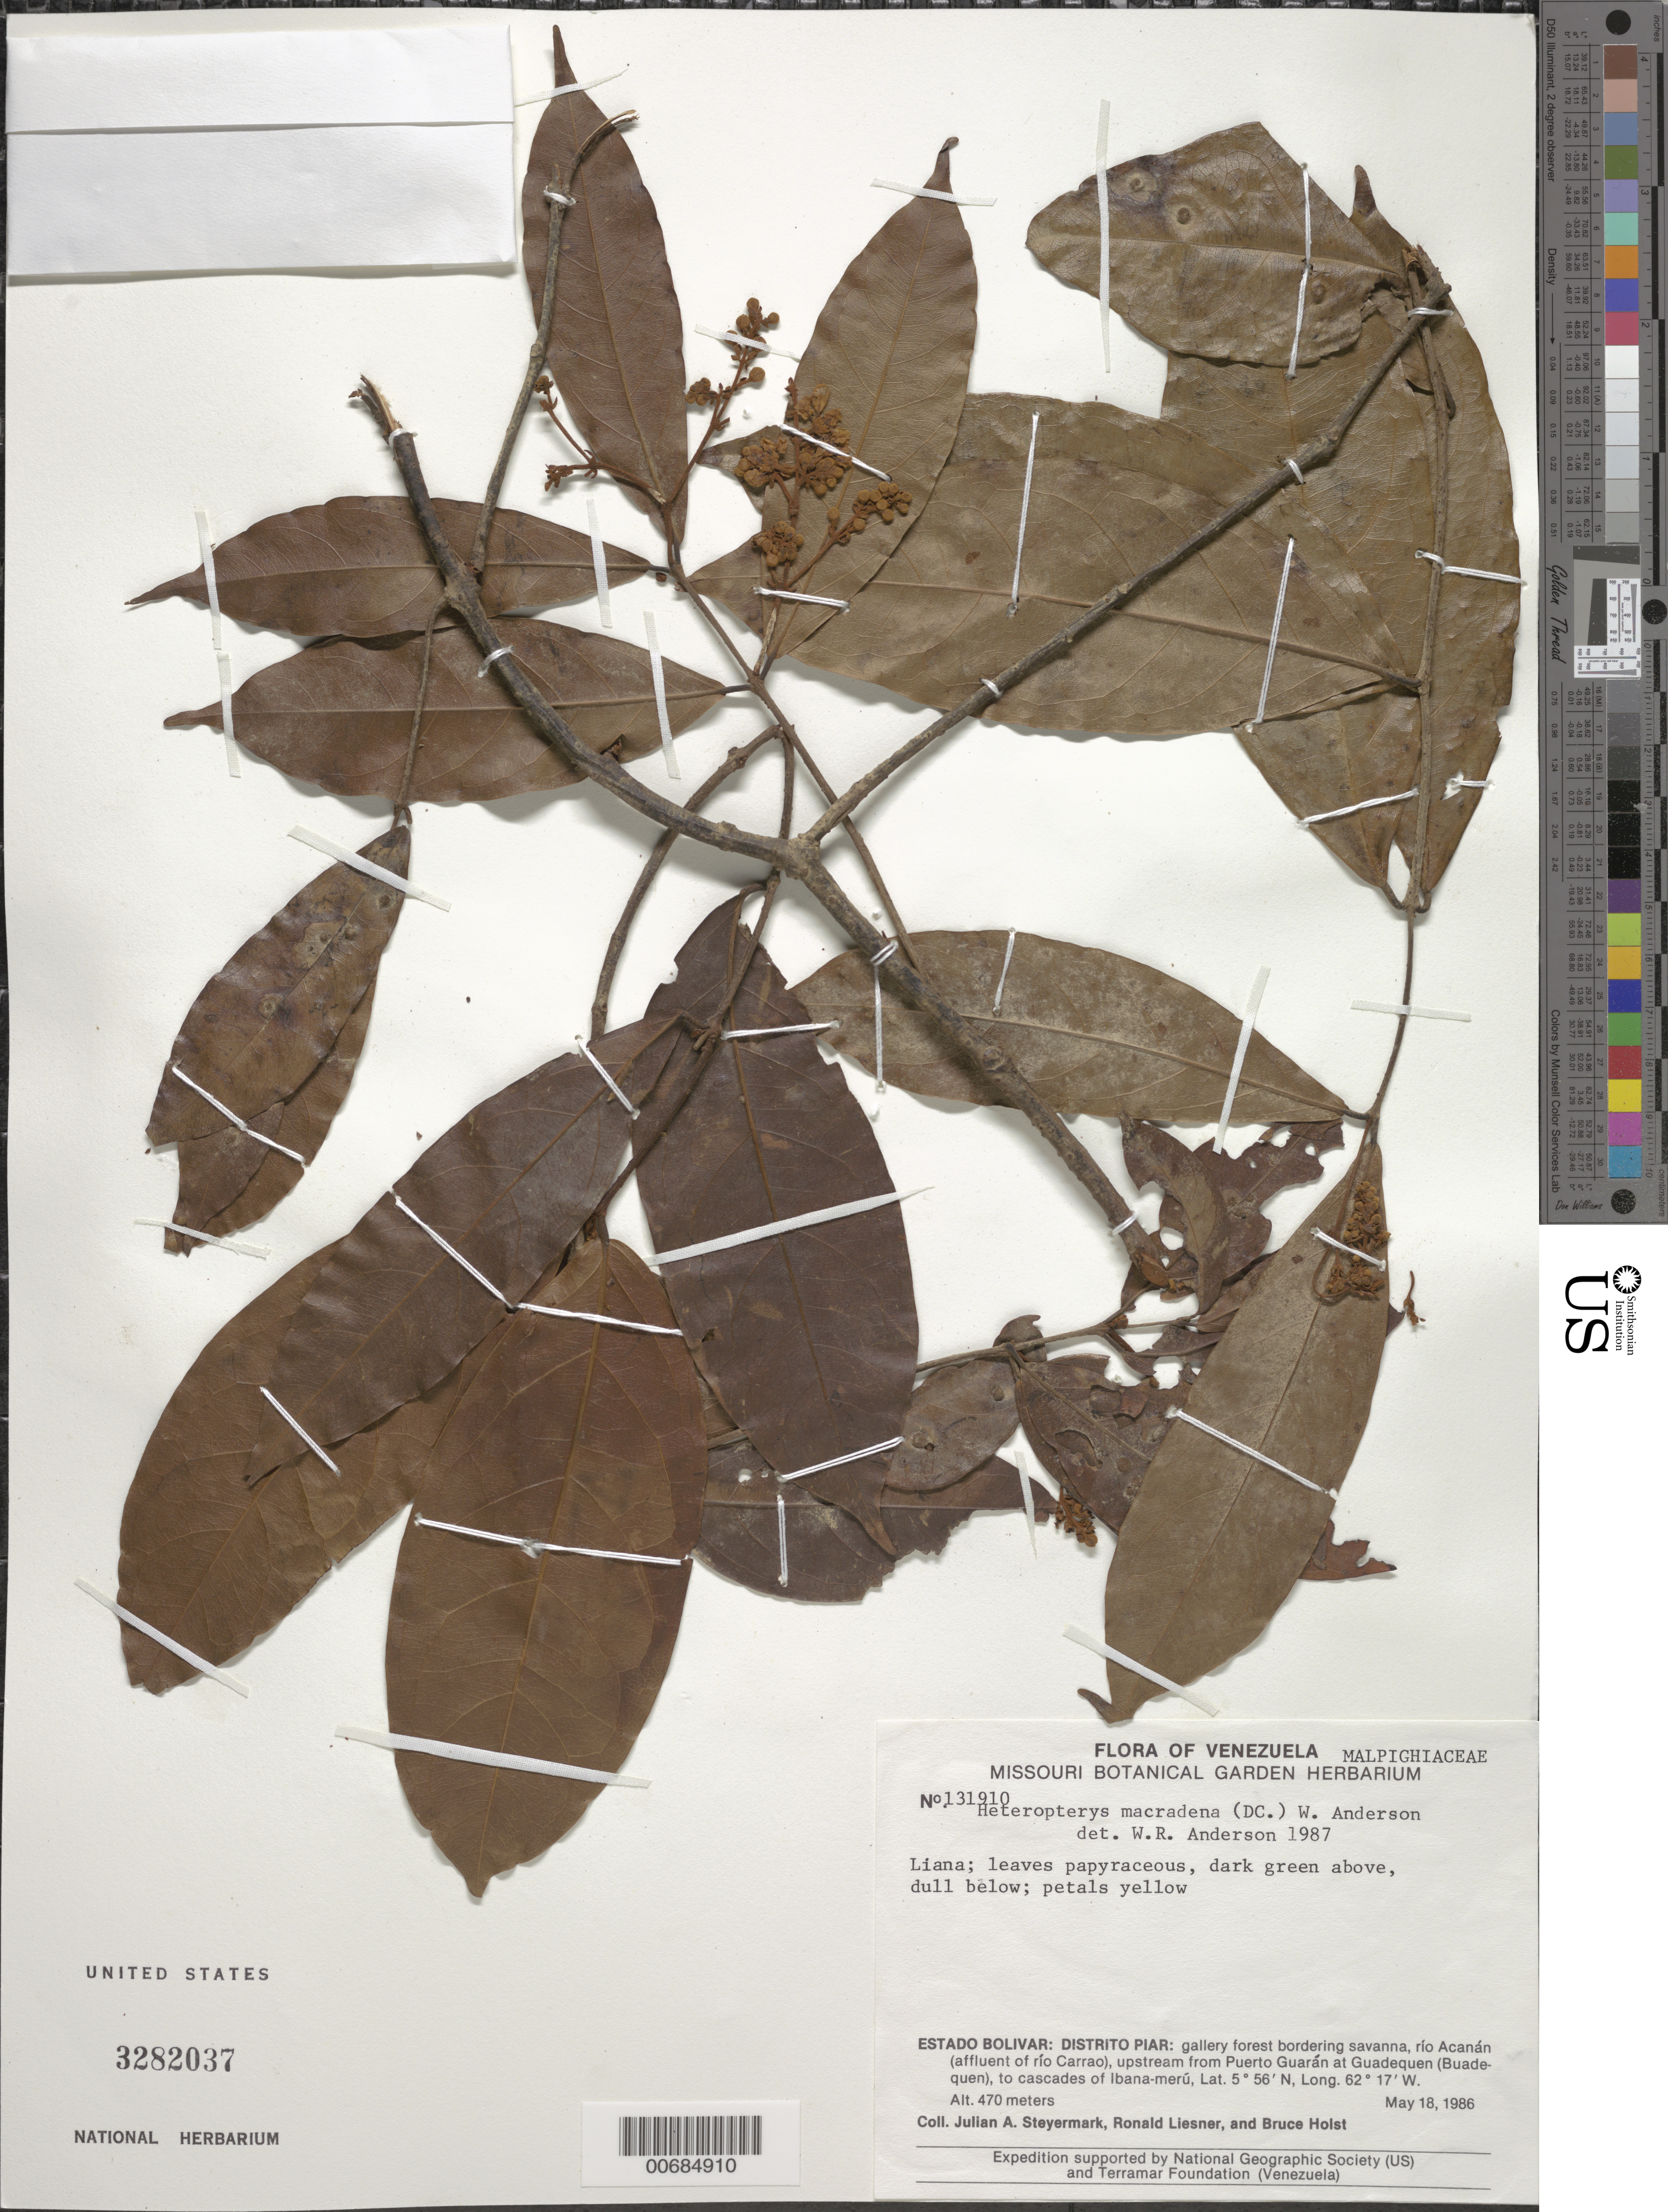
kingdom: Plantae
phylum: Tracheophyta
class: Magnoliopsida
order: Malpighiales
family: Malpighiaceae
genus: Heteropterys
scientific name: Heteropterys macradena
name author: (DC.) W.R. Anderson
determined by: Anderson, W. R., (MICH), University of Michigan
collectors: J. Steyermark, R. L. Liesner & B. Holst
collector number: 131910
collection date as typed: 18-May-86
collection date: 1986-05-18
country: Venezuela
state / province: Bolívar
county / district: Piar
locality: Quadequen (Buadequen) vic., río Acanan (affluent of río Carrao) west of Cerros Los Hermanos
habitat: Gallery forest bordering savanna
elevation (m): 470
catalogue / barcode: US 3282037